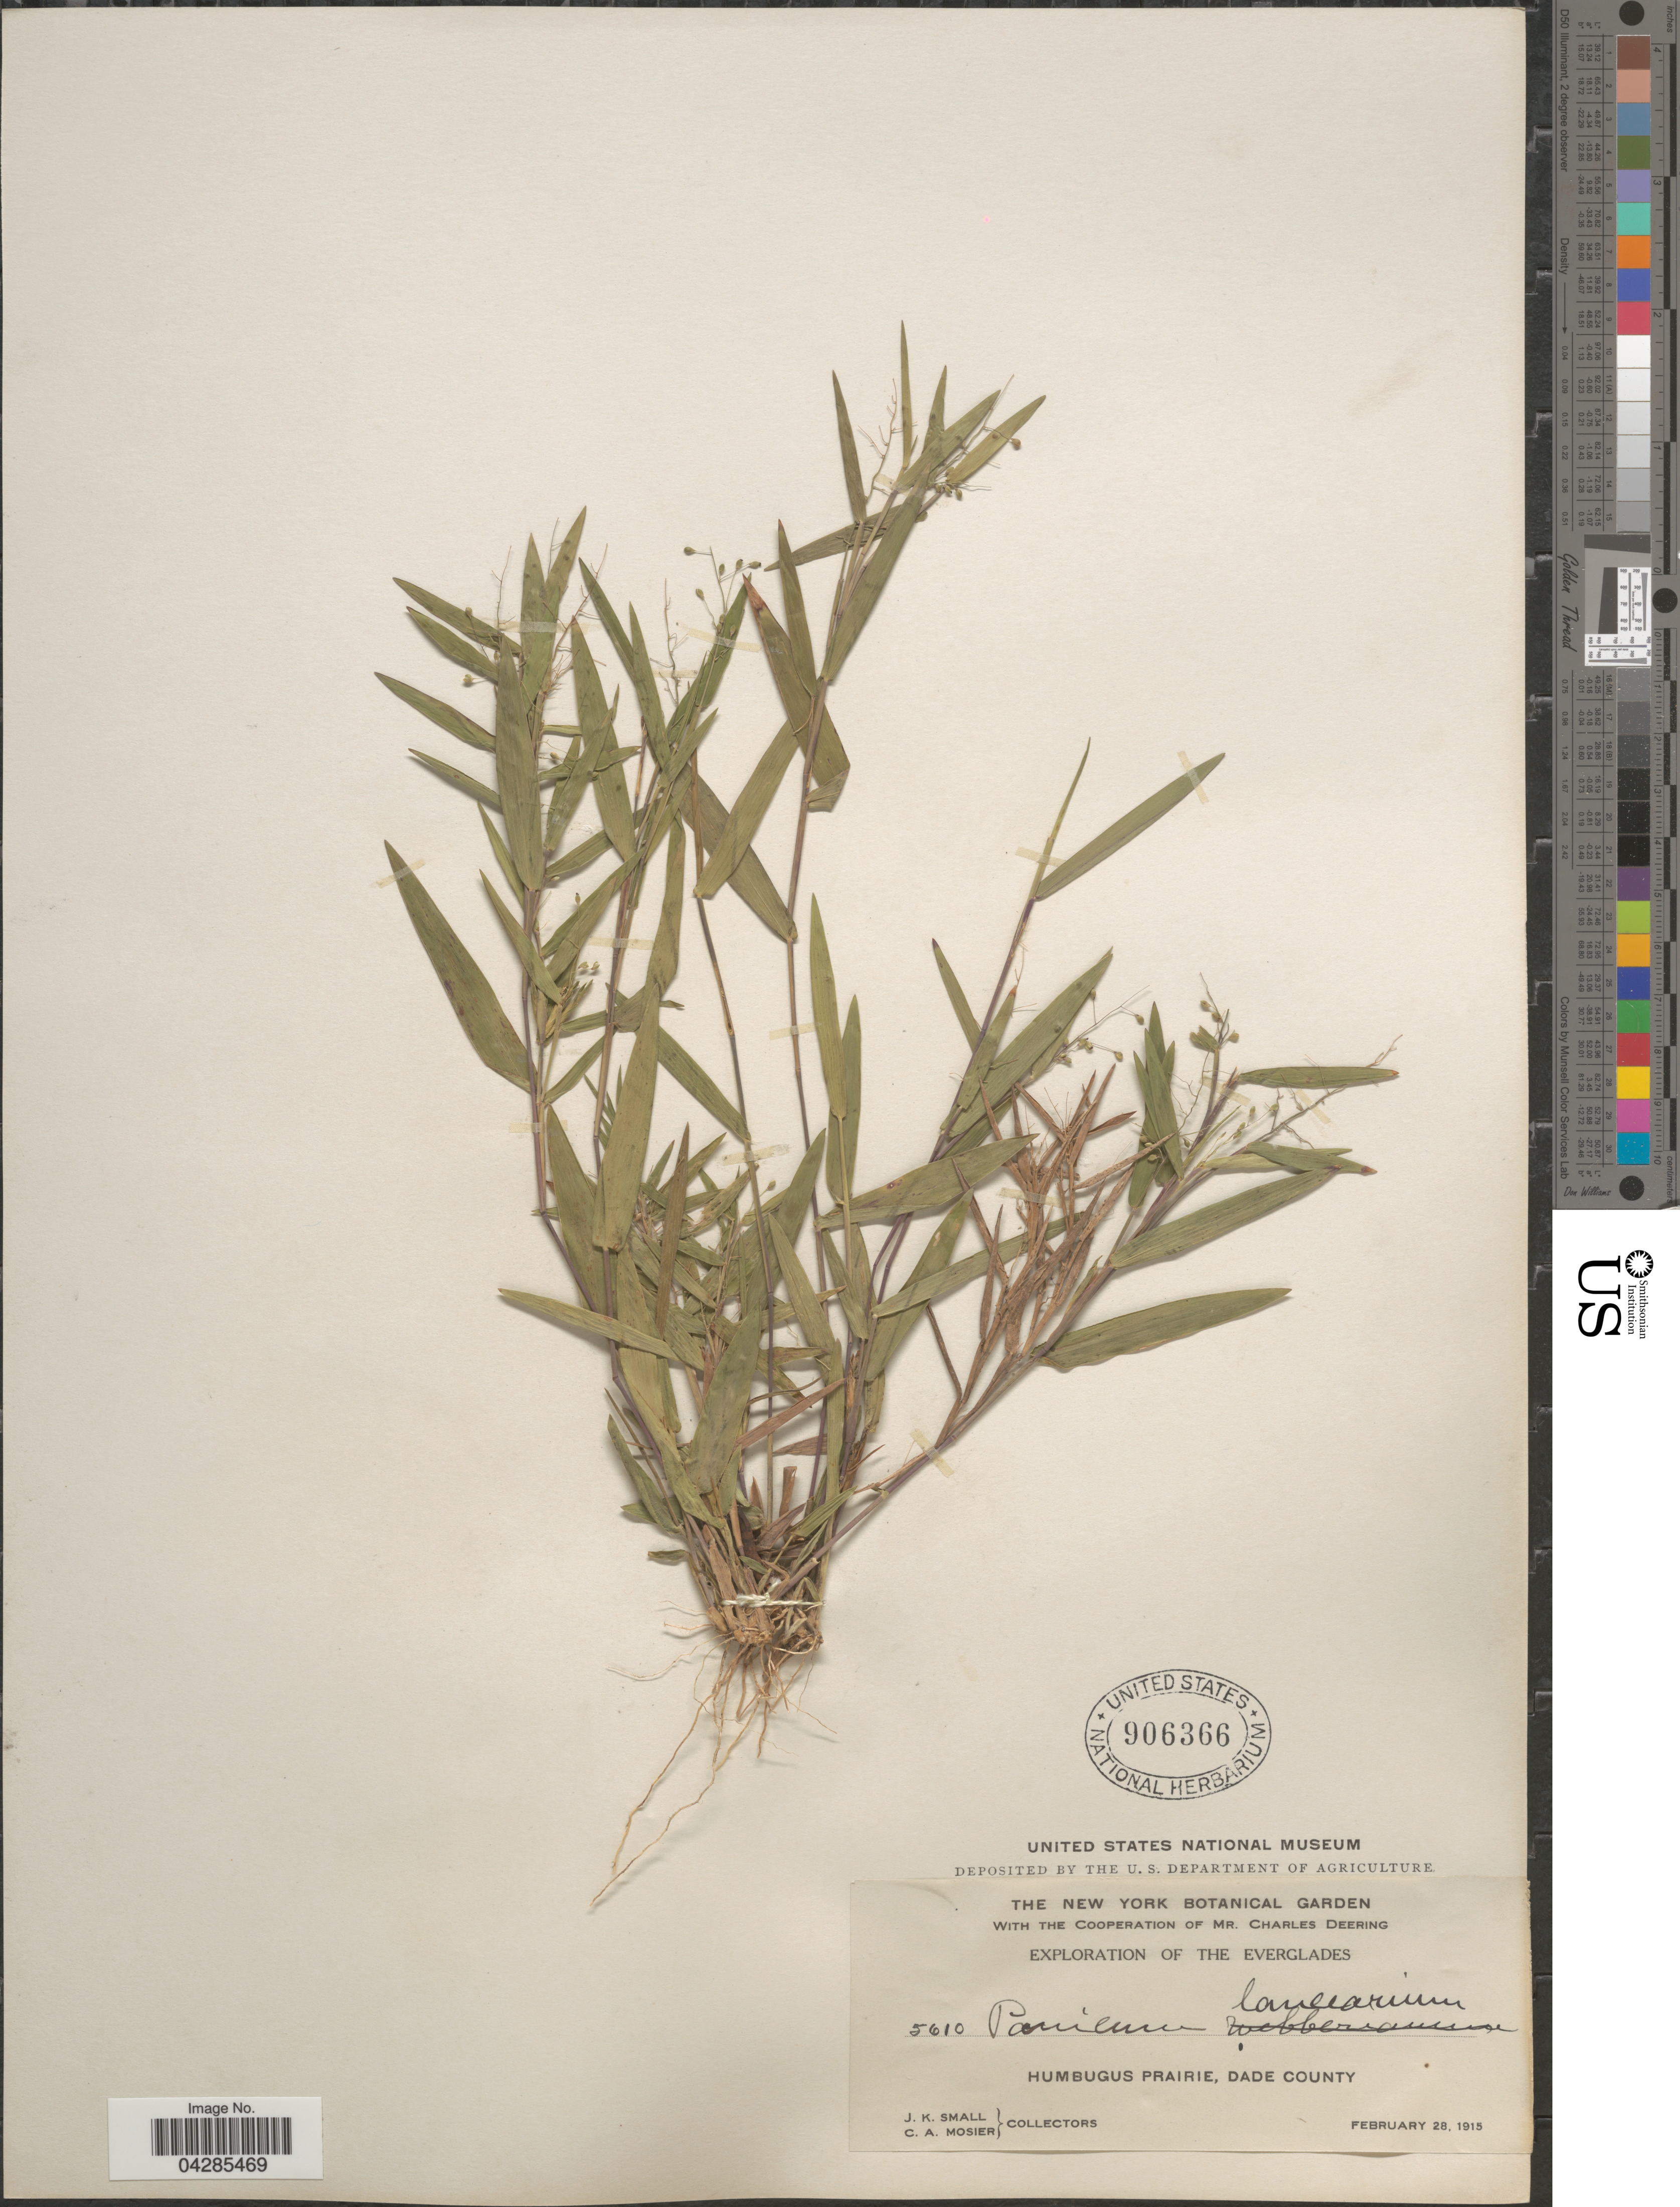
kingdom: Plantae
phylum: Tracheophyta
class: Liliopsida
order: Poales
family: Poaceae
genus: Dichanthelium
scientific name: Dichanthelium portoricense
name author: (Desv. ex Ham.) B.F. Hansen & Wunderlin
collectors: J. K. Small & C. A. Mosier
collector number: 5610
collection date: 1915-02-28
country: United States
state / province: Florida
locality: Exploration of the Everglades. Humbugus Prairie, Dade County.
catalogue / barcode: US 906366